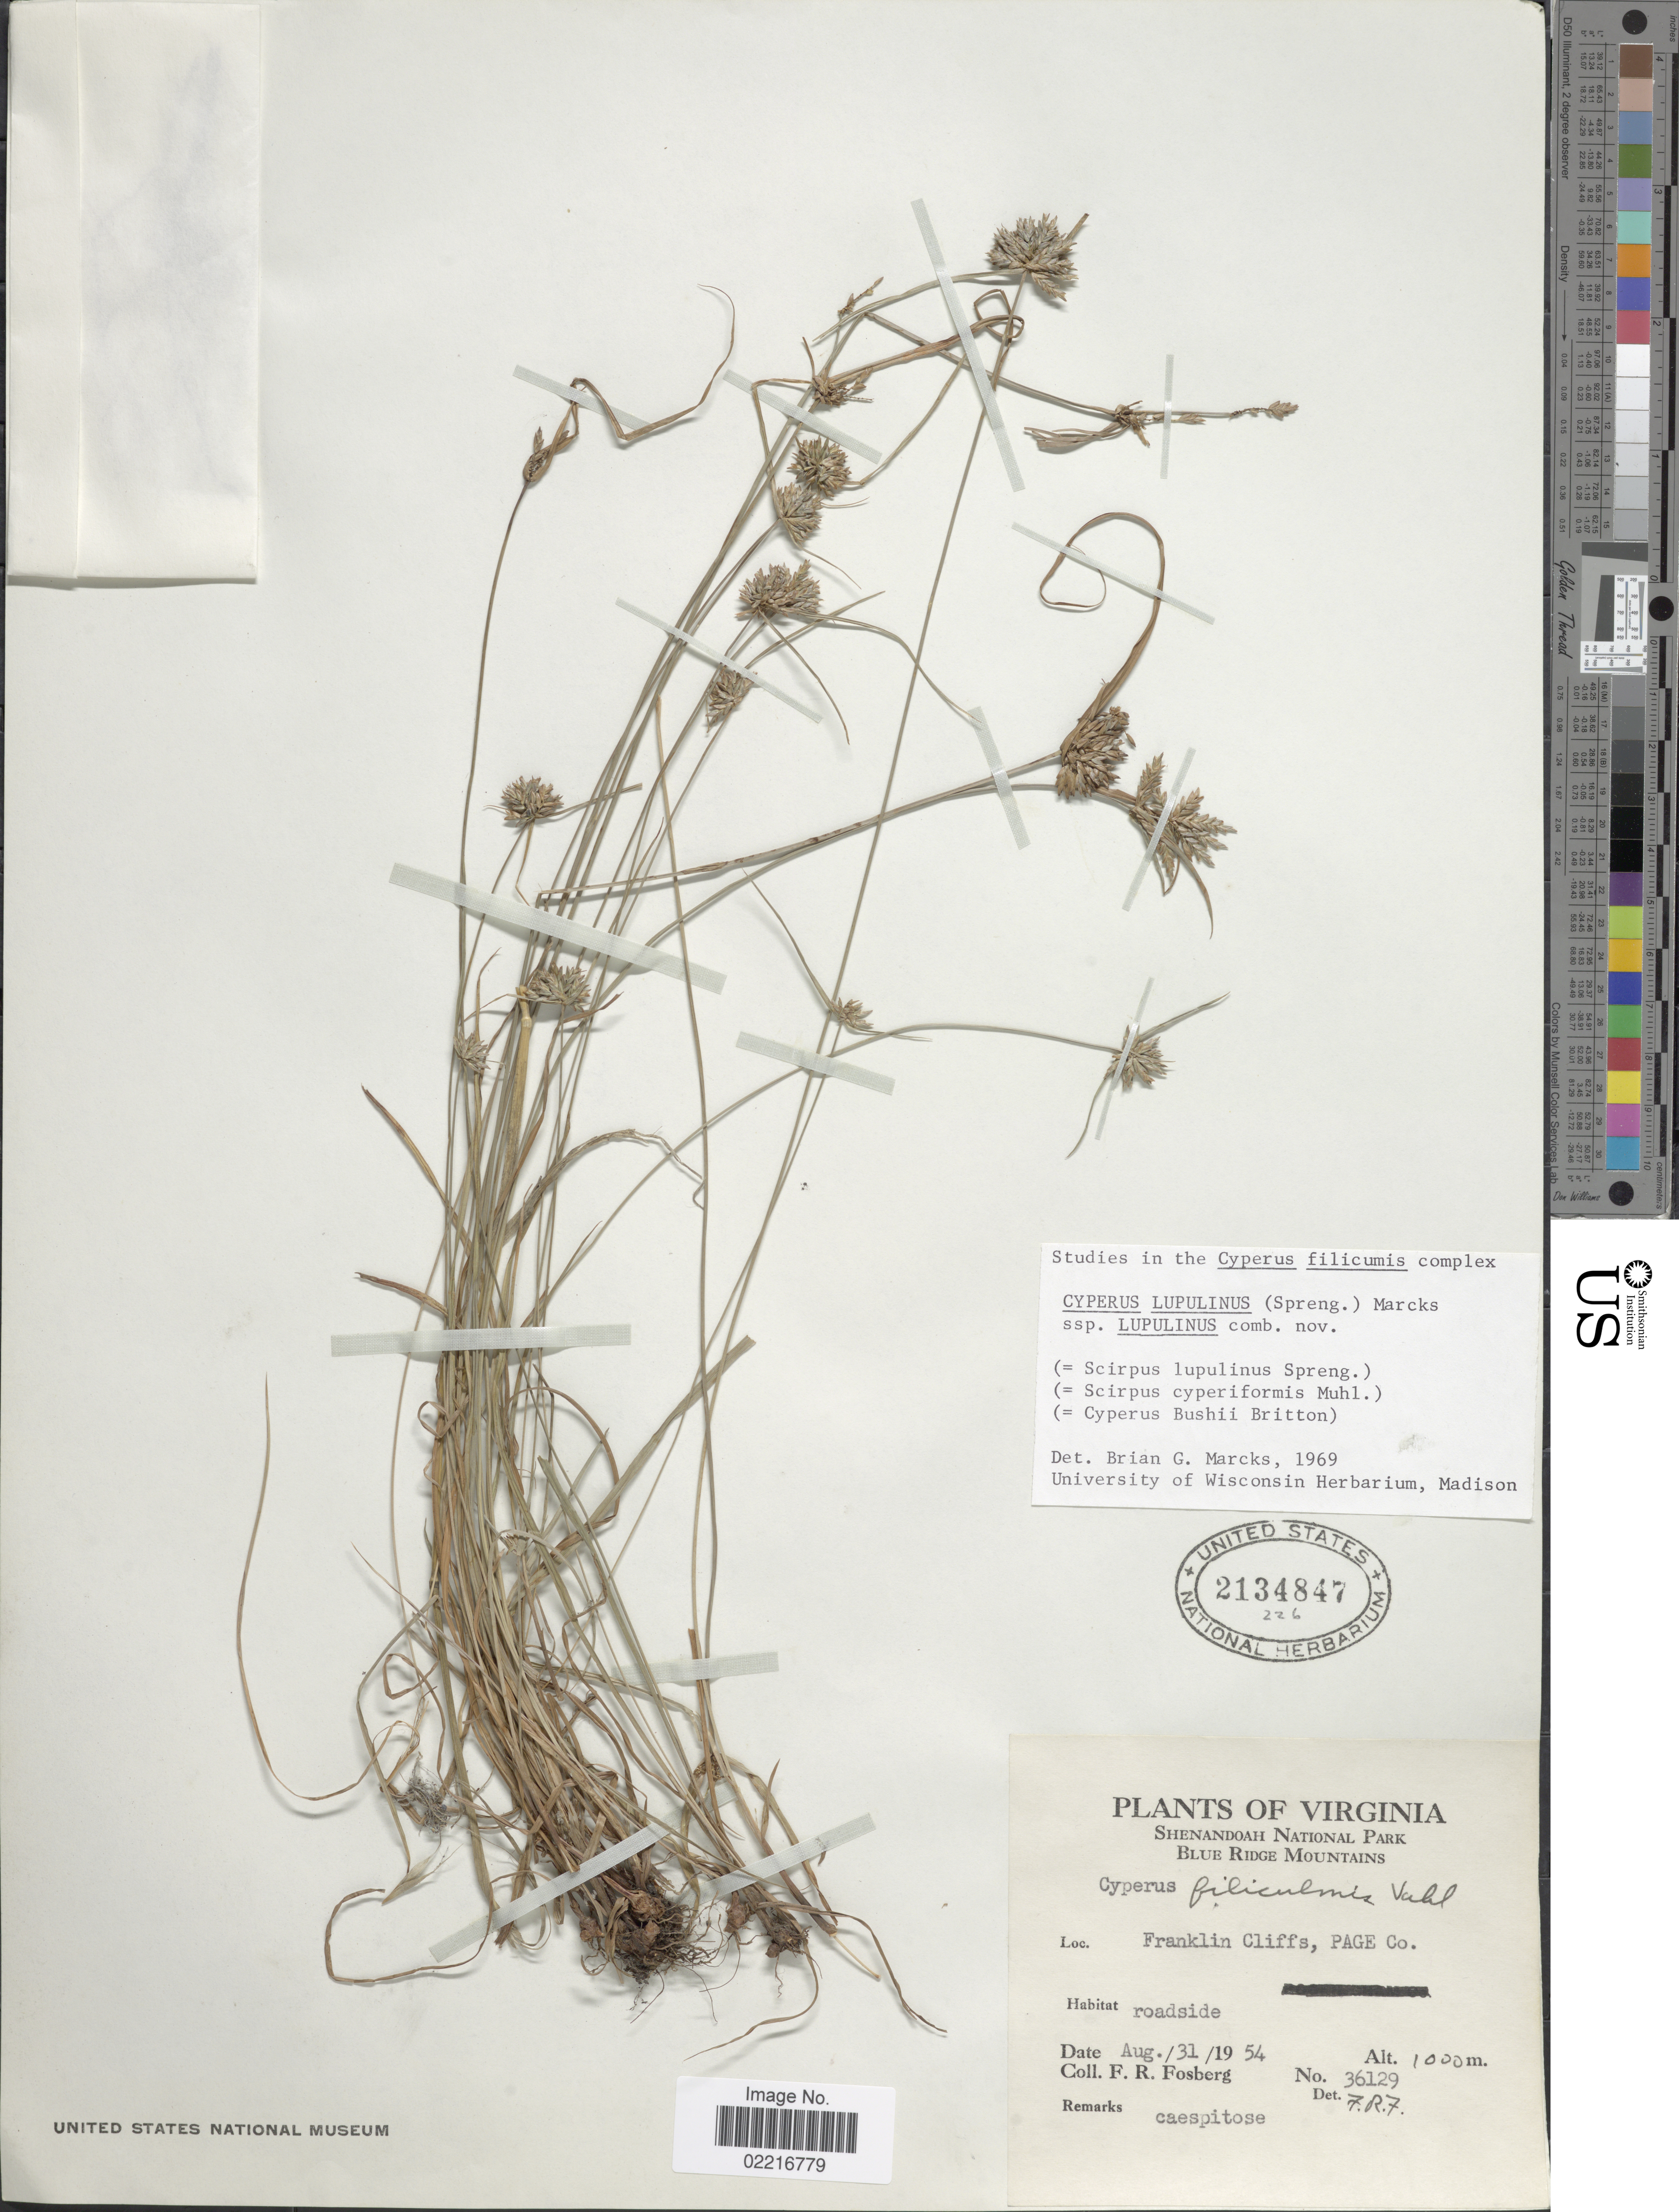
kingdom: Plantae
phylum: Tracheophyta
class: Liliopsida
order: Poales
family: Cyperaceae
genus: Cyperus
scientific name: Cyperus lupulinus subsp. lupulinus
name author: (Spreng.) Marcks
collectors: F. R. Fosberg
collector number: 36129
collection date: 1954-08-31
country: United States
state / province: Virginia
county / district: Page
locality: Franklin Cliffs, Page Co.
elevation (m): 1000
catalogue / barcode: US 2134847